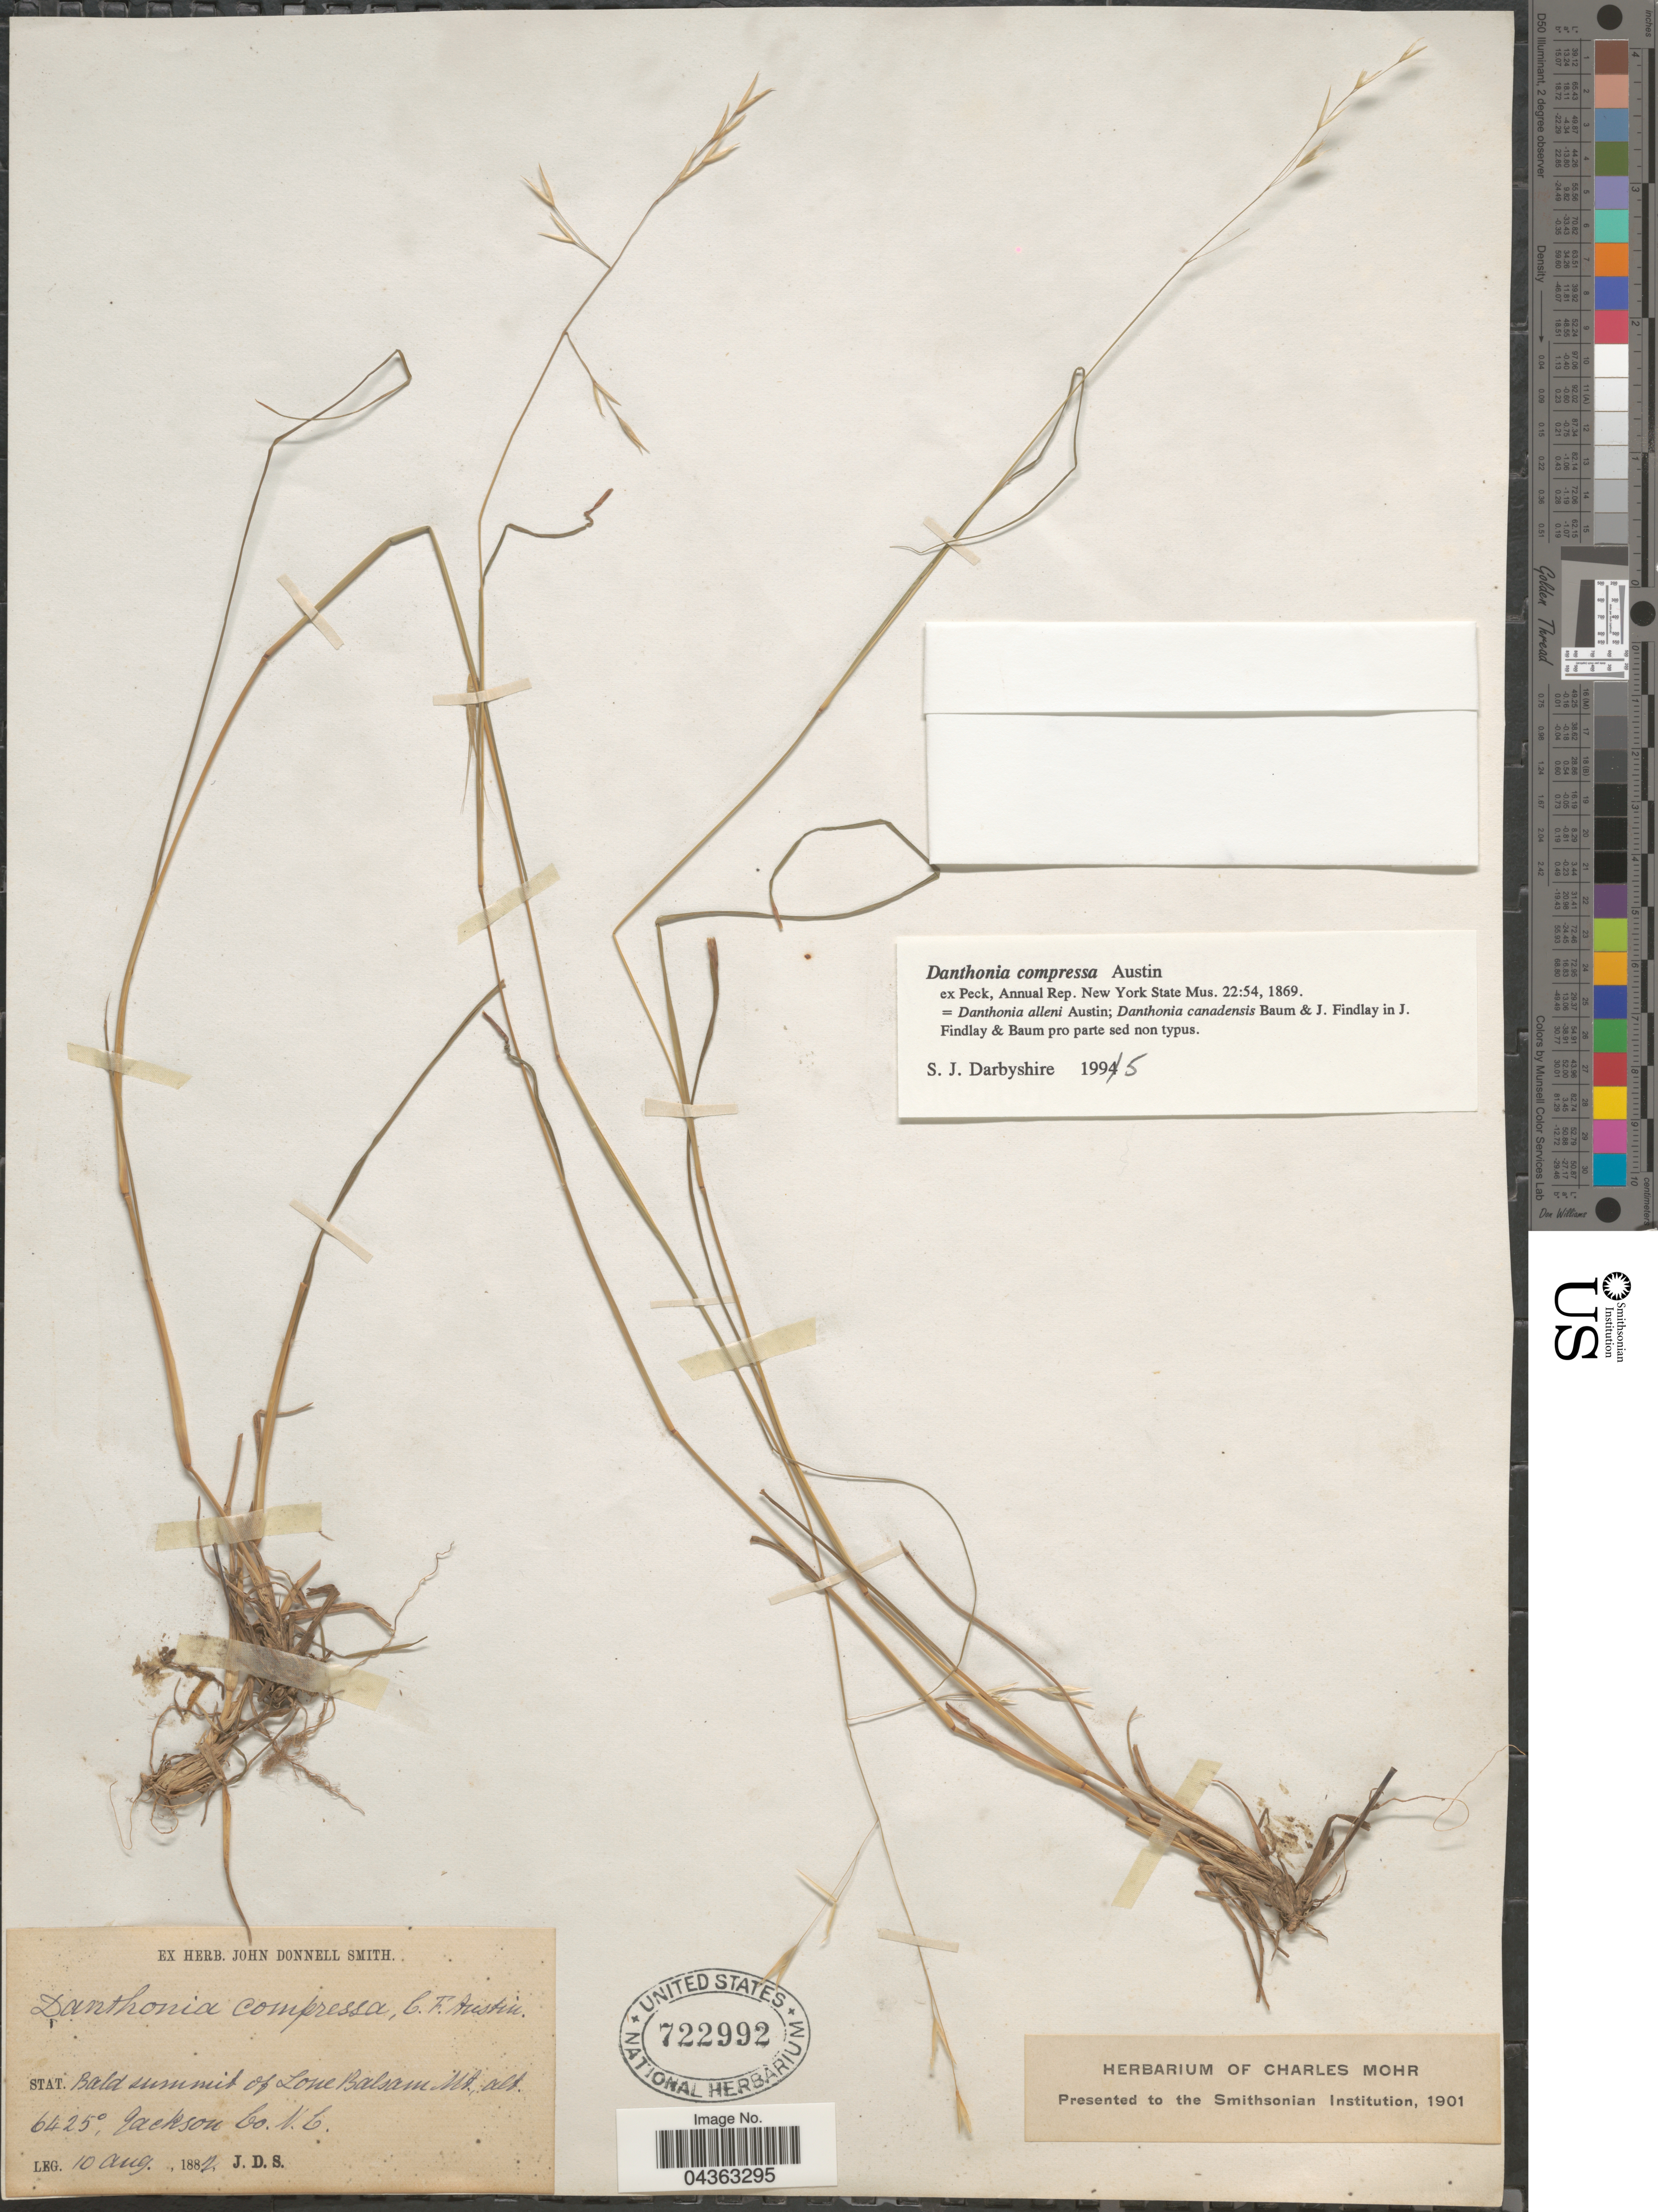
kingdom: Plantae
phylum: Tracheophyta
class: Liliopsida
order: Poales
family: Poaceae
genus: Danthonia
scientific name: Danthonia compressa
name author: Austin in F. Peck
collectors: J. Donnell Smith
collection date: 1882-08-10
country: United States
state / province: North Carolina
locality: Bald summit of Lone Balsam Mt., Jackson Co.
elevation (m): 1958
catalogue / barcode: US 722992